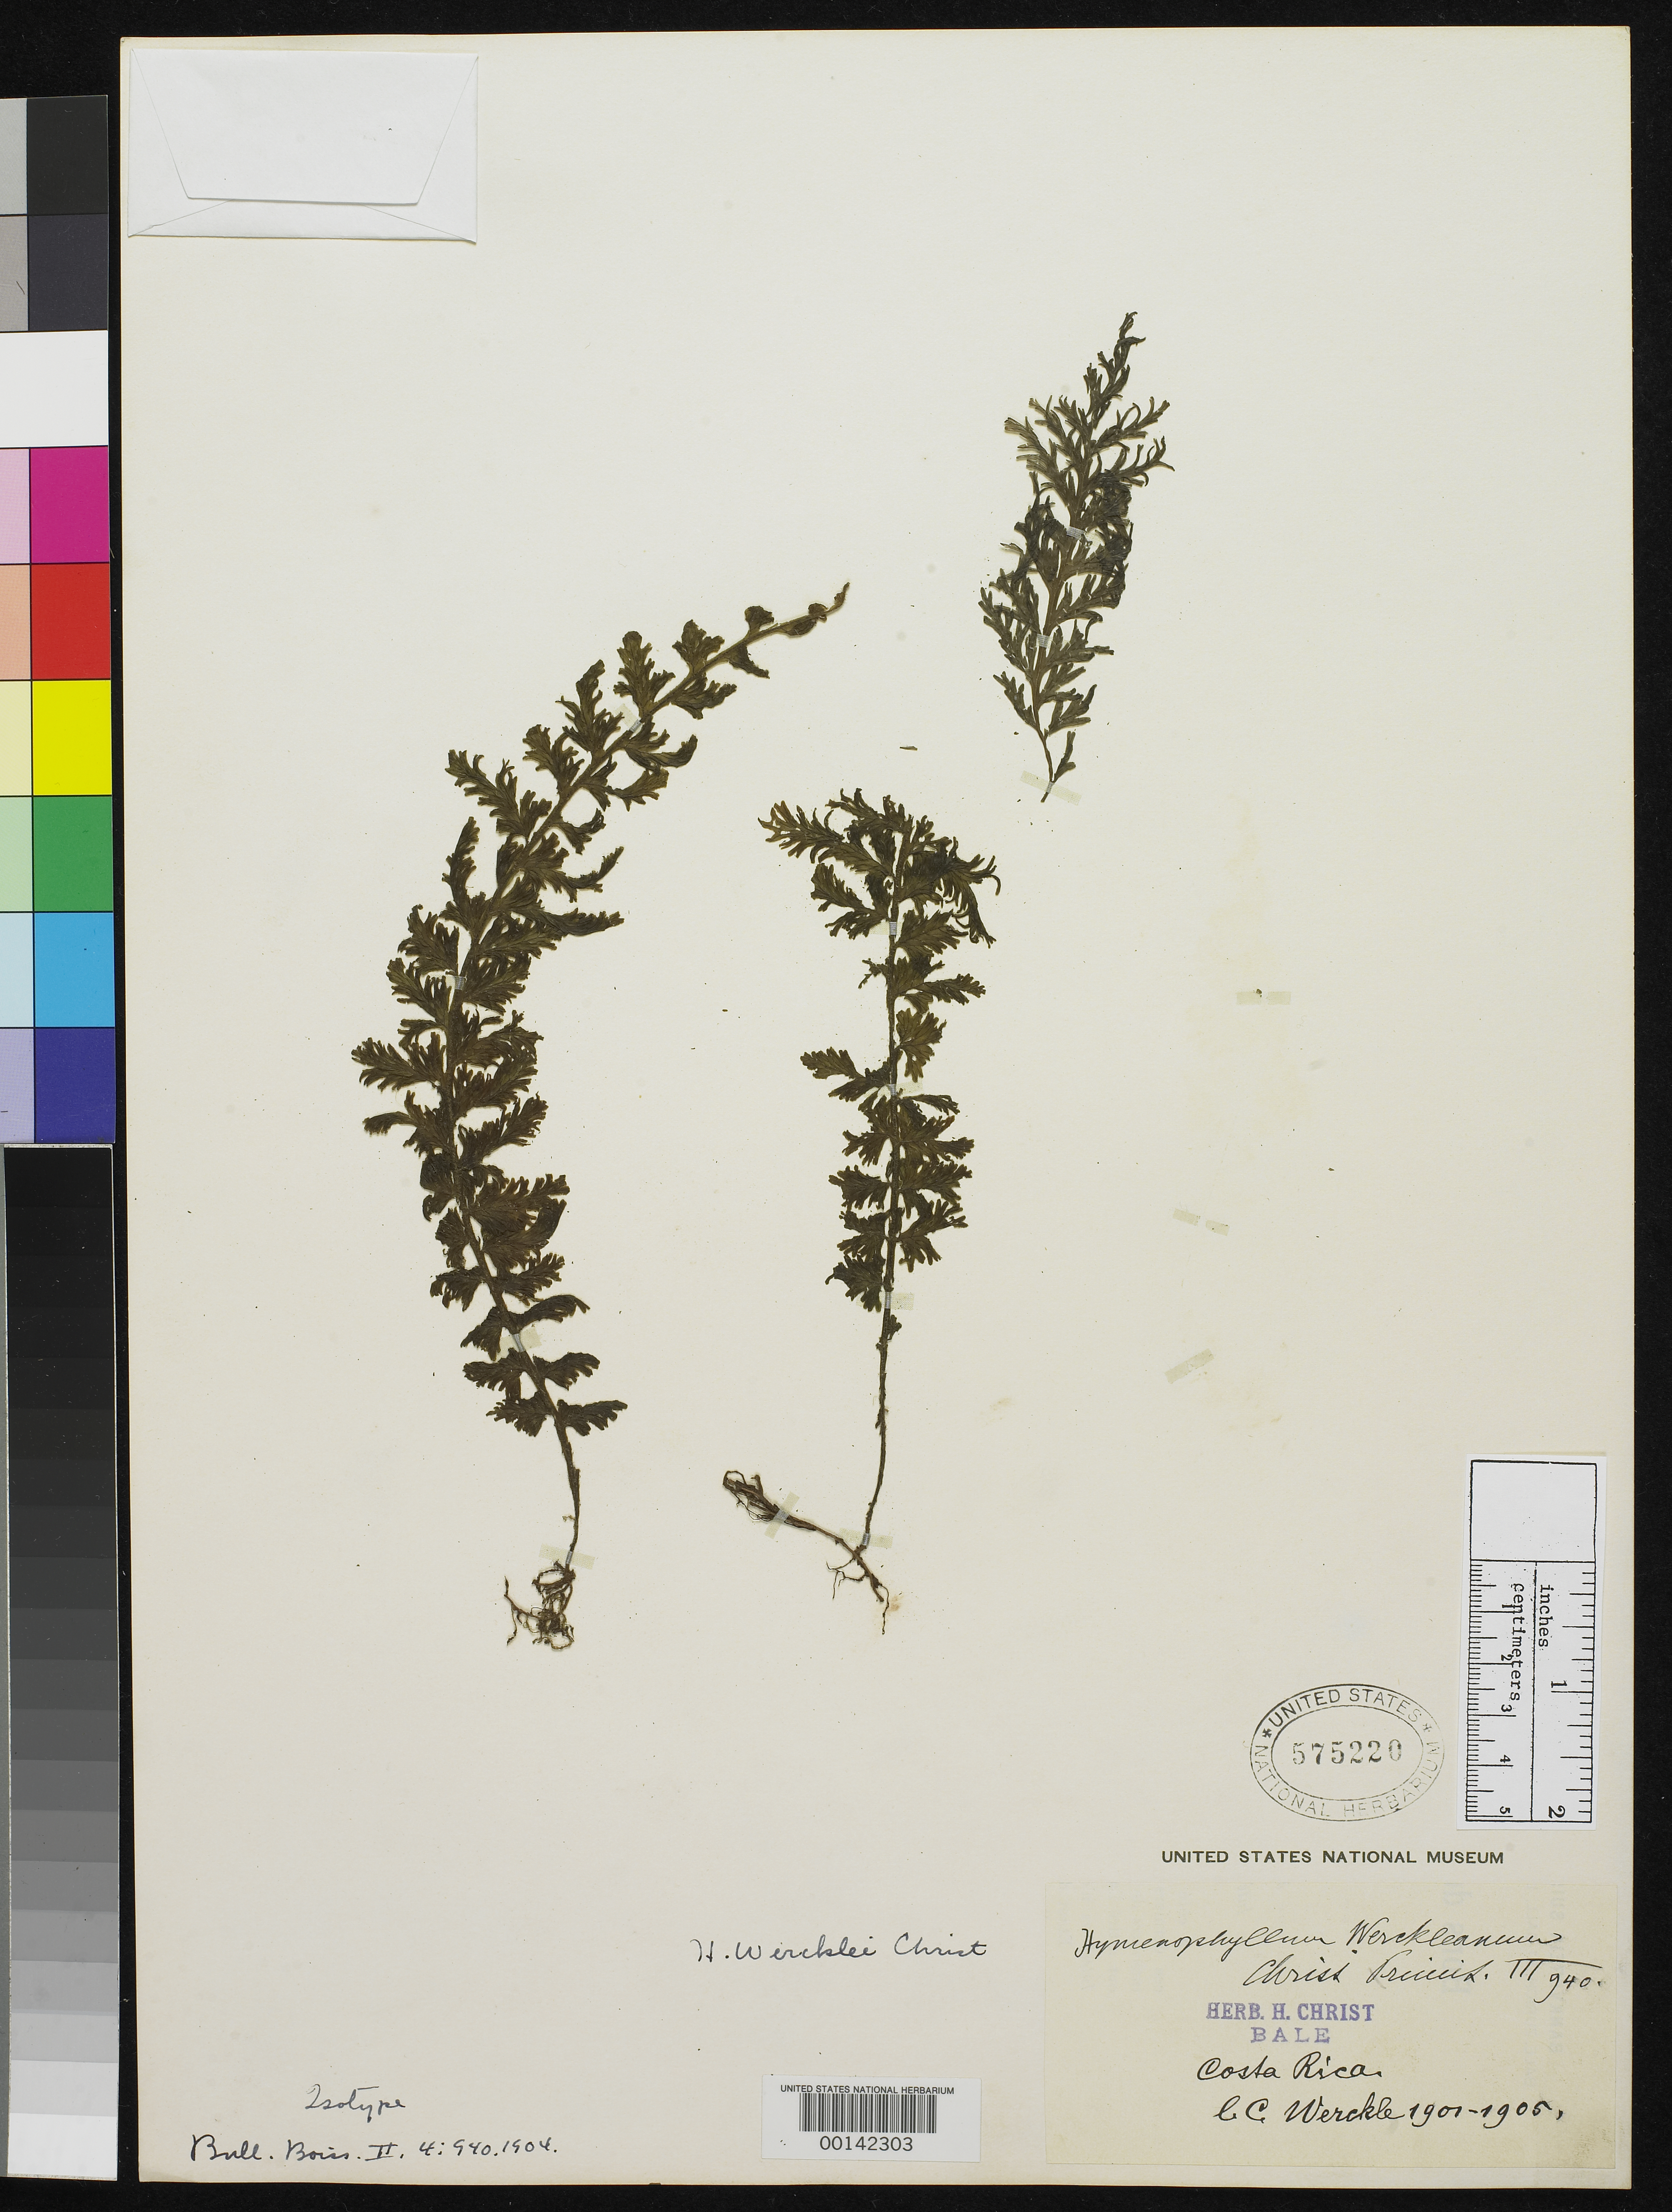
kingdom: Plantae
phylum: Tracheophyta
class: Polypodiopsida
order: Hymenophyllales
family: Hymenophyllaceae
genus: Hymenophyllum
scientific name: Hymenophyllum wercklei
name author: Christ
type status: Type Collection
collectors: C. C Wercklé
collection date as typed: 1901 to -- --- 1905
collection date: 1901/1905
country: Costa Rica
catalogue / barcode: US 575220